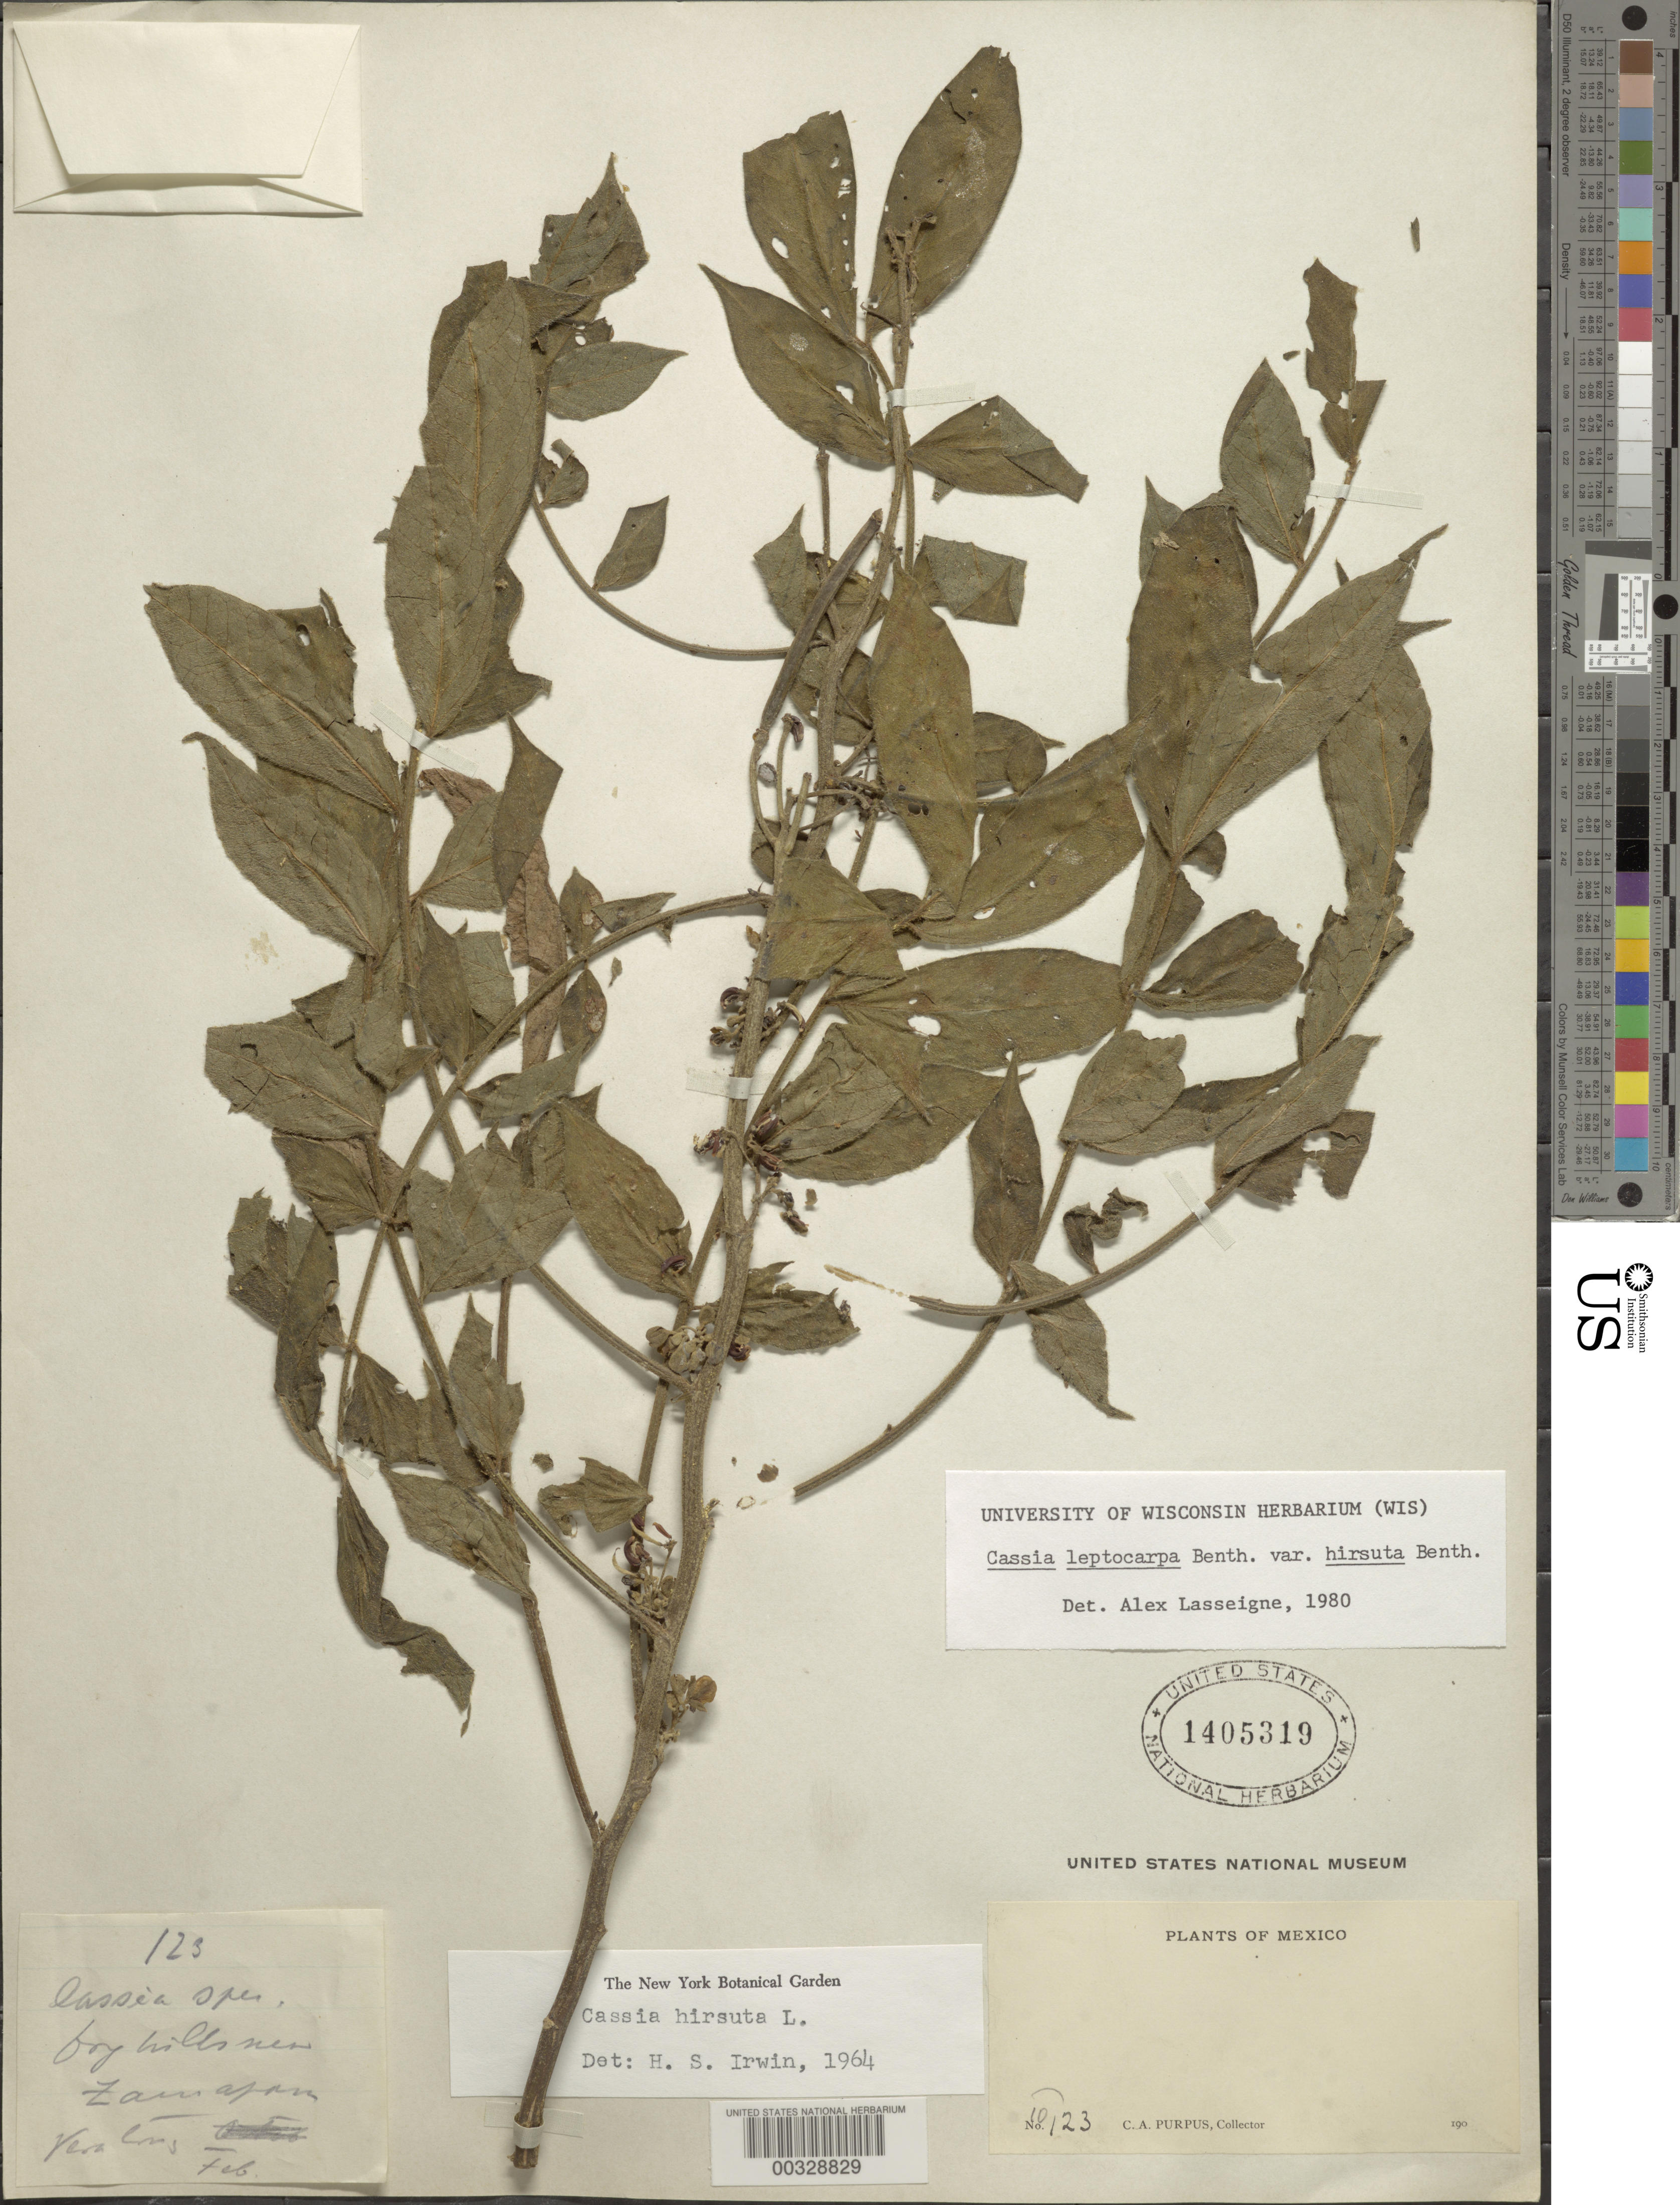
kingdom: Plantae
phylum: Tracheophyta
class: Magnoliopsida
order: Fabales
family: Fabaceae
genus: Senna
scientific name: Senna hirsuta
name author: (L.) H.S. Irwin & Barneby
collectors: C. A. Purpus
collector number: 10123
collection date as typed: Feb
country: Mexico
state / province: Veracruz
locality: Zamapan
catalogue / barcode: US 1405319